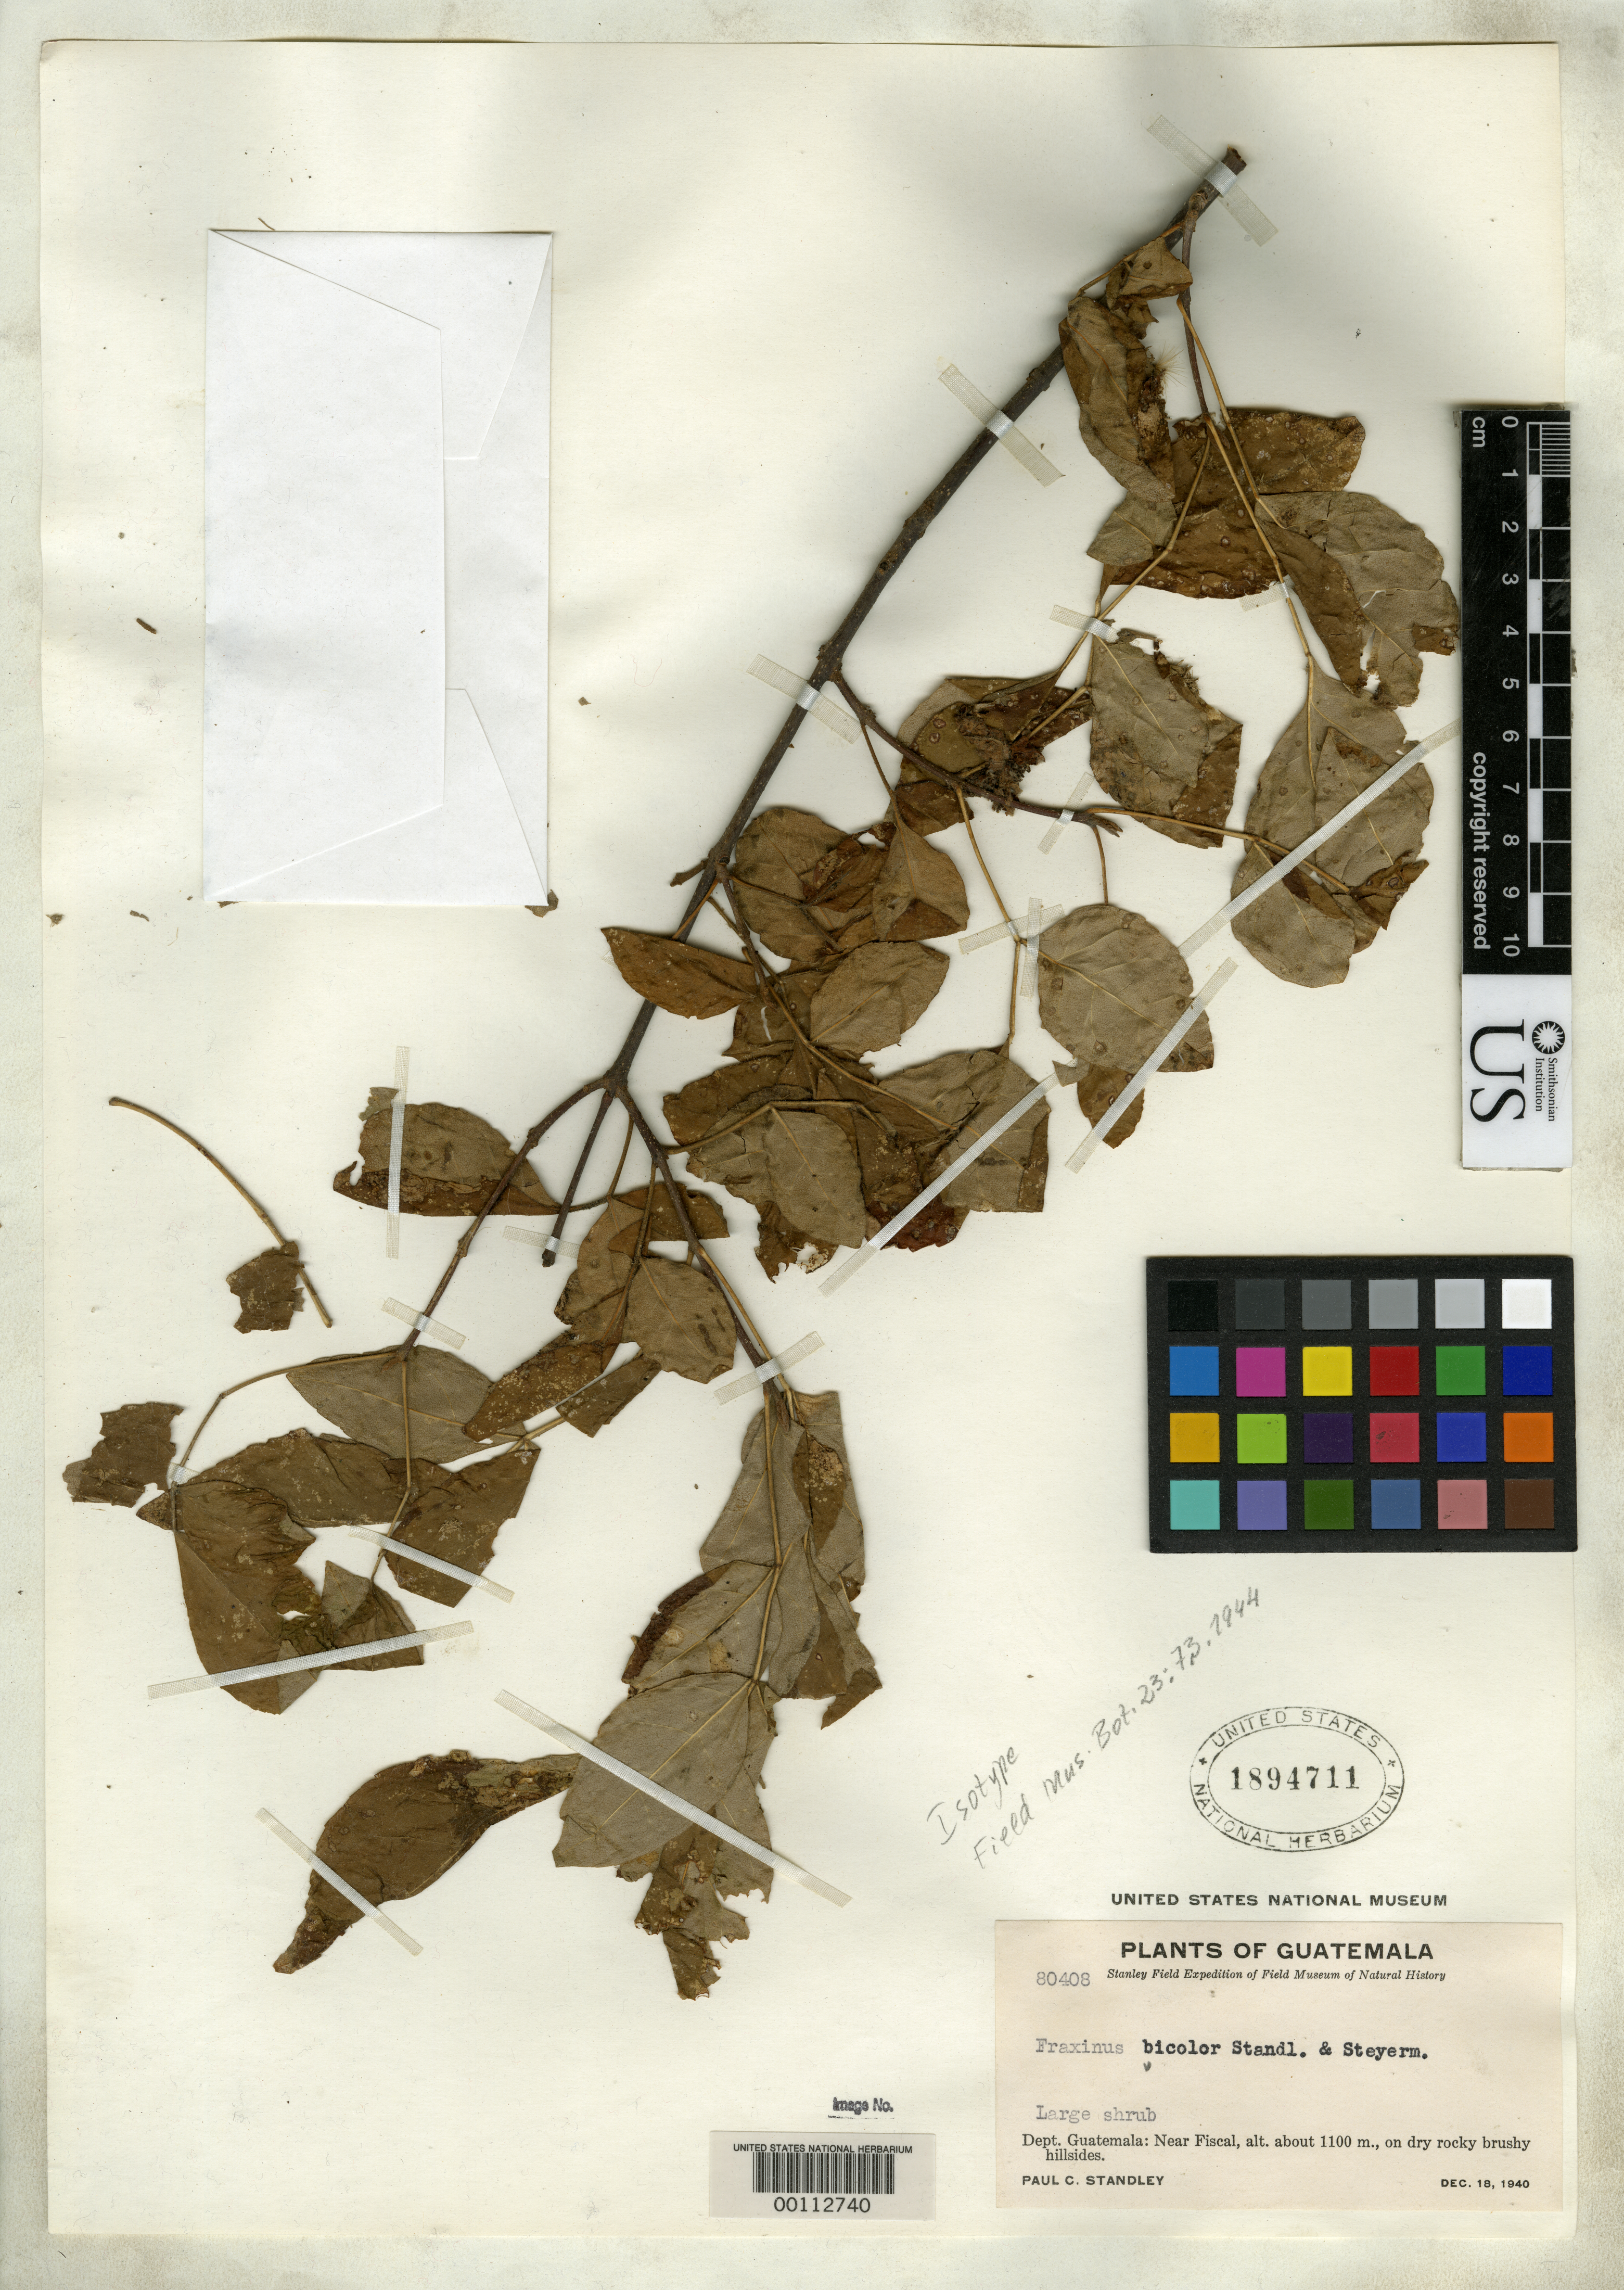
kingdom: Plantae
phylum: Tracheophyta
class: Magnoliopsida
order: Lamiales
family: Oleaceae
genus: Fraxinus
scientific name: Fraxinus bicolor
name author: Standl. & Steyerm.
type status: Isotype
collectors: P. C. Standley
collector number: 80408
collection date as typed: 18 Dec 1940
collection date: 1940-12-18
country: Guatemala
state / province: Guatemala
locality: Near Fiscal.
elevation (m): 1100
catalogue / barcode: US 1894711